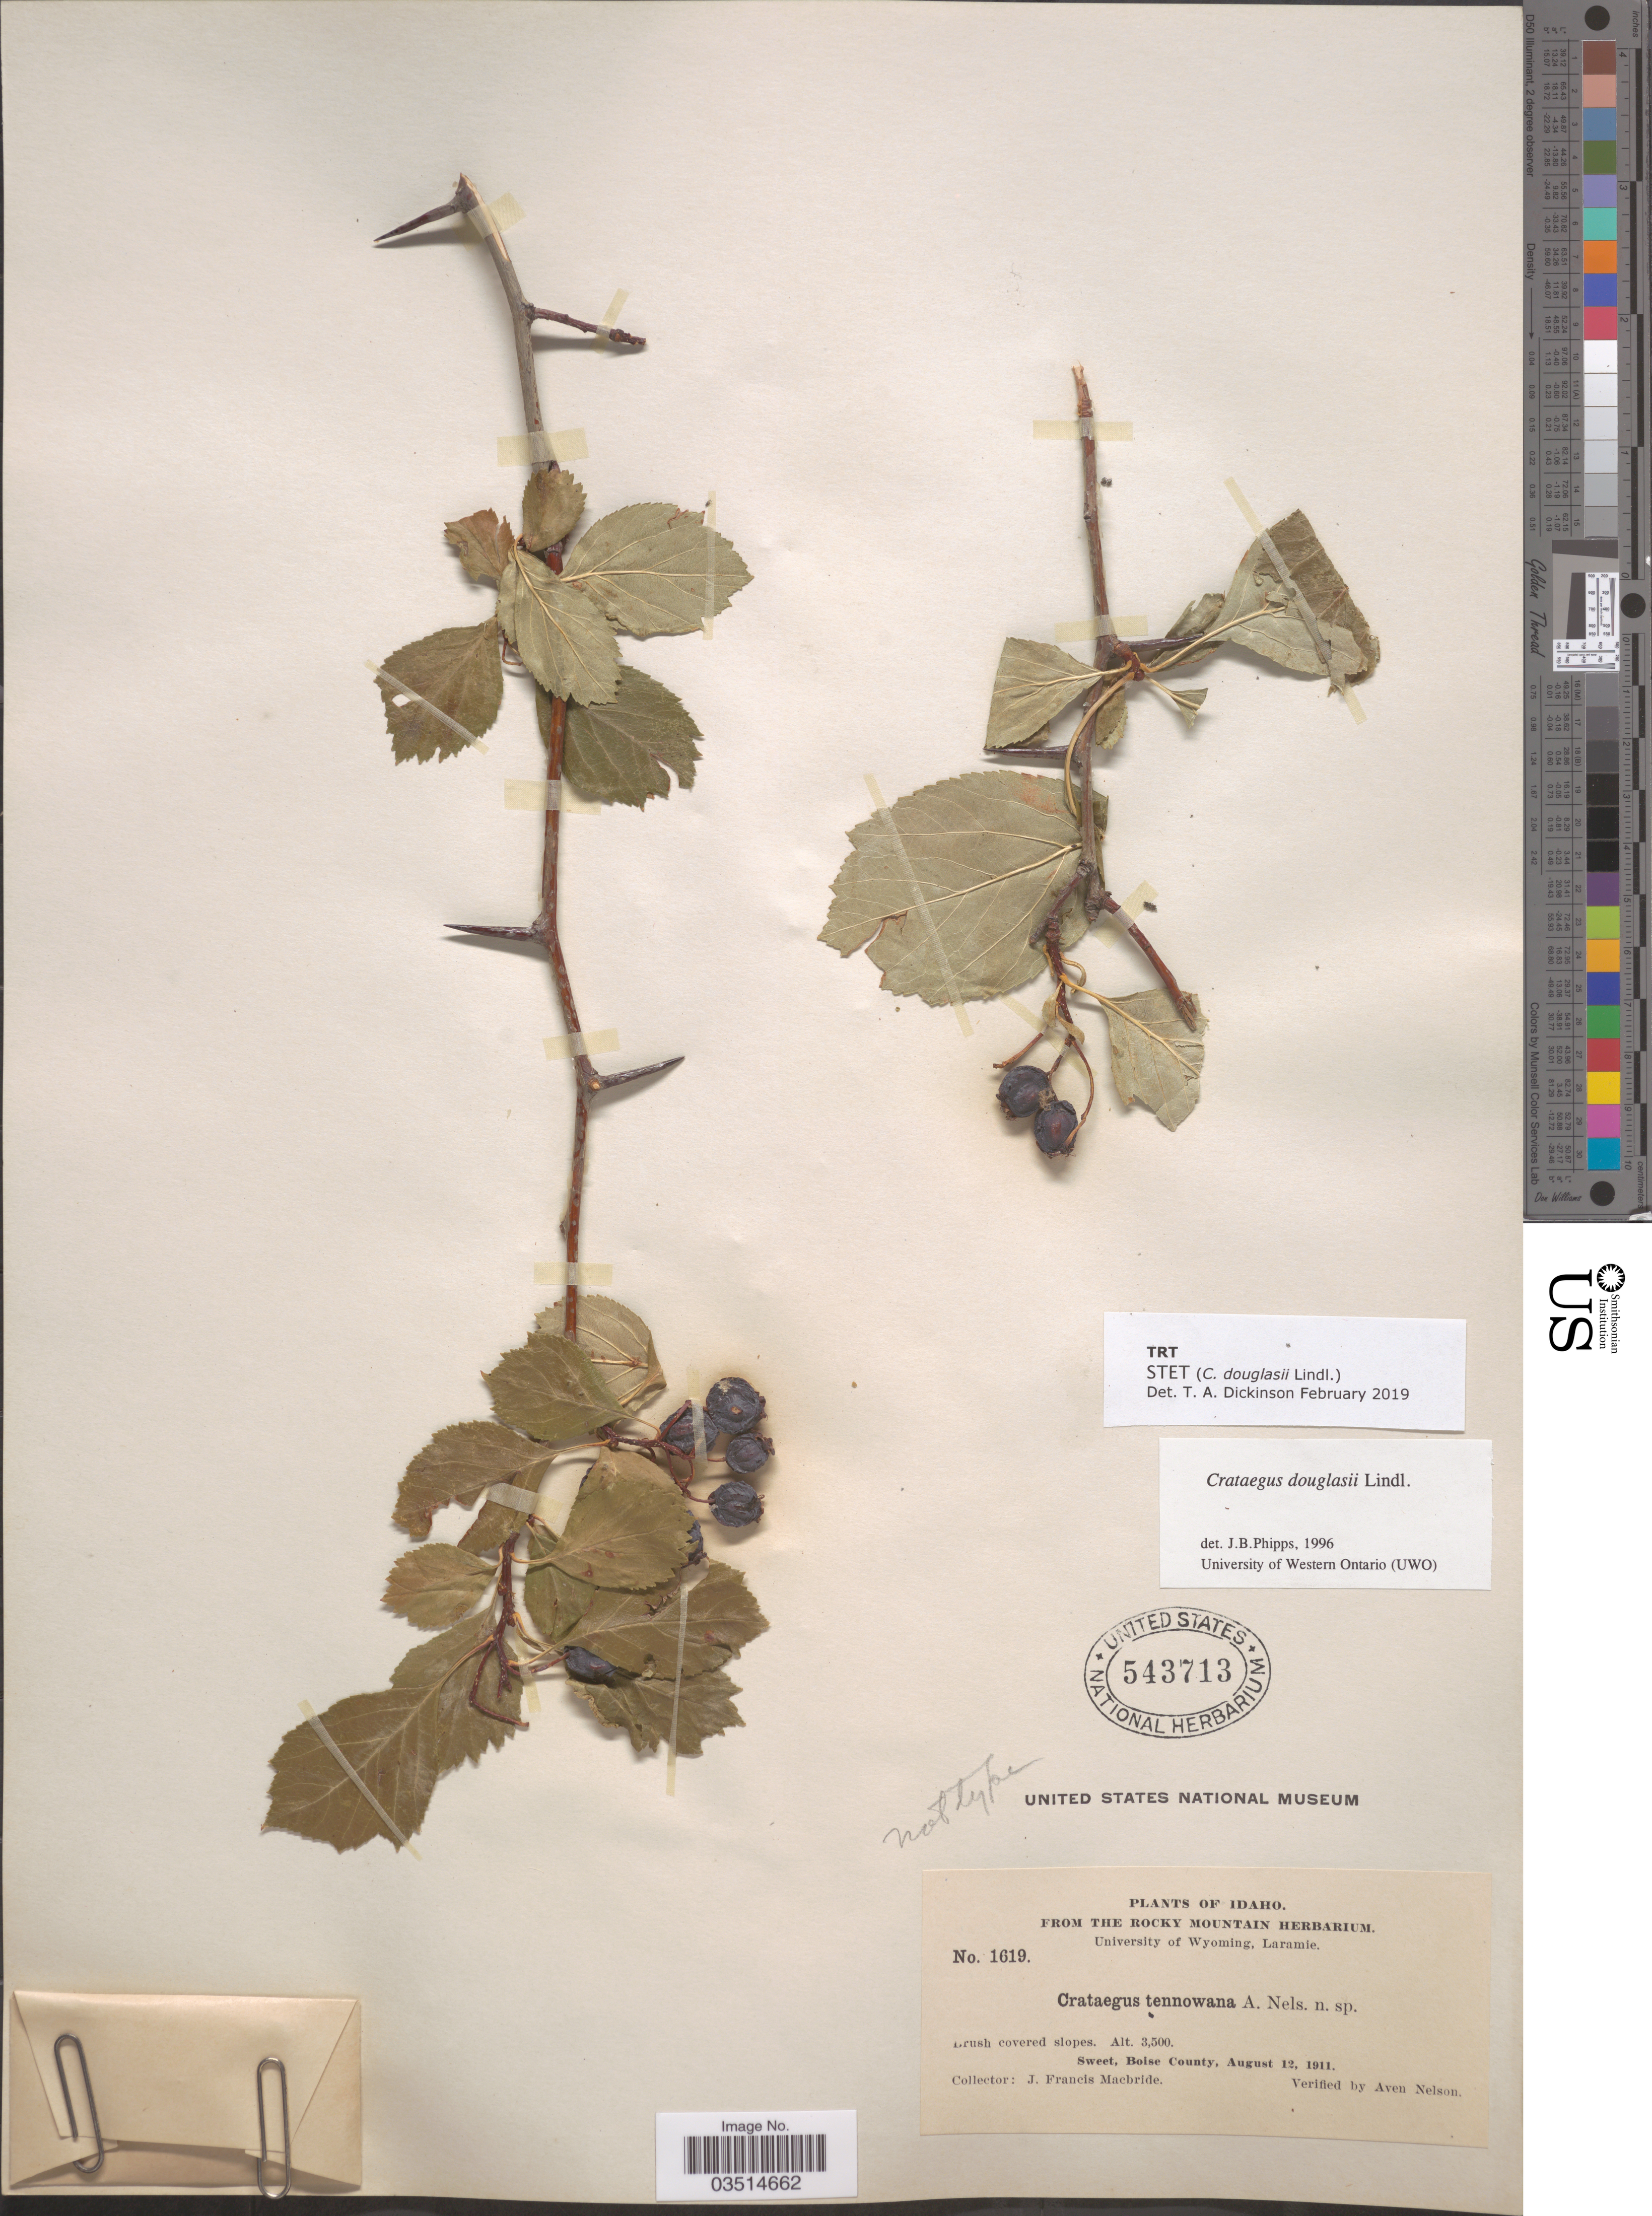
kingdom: Plantae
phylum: Tracheophyta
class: Magnoliopsida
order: Rosales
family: Rosaceae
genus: Crataegus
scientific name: Crataegus douglasii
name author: Lindl.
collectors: J. F. Macbride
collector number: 1619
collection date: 1911-08-12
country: United States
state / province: Idaho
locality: Sweet, Boise County.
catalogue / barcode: US 543713